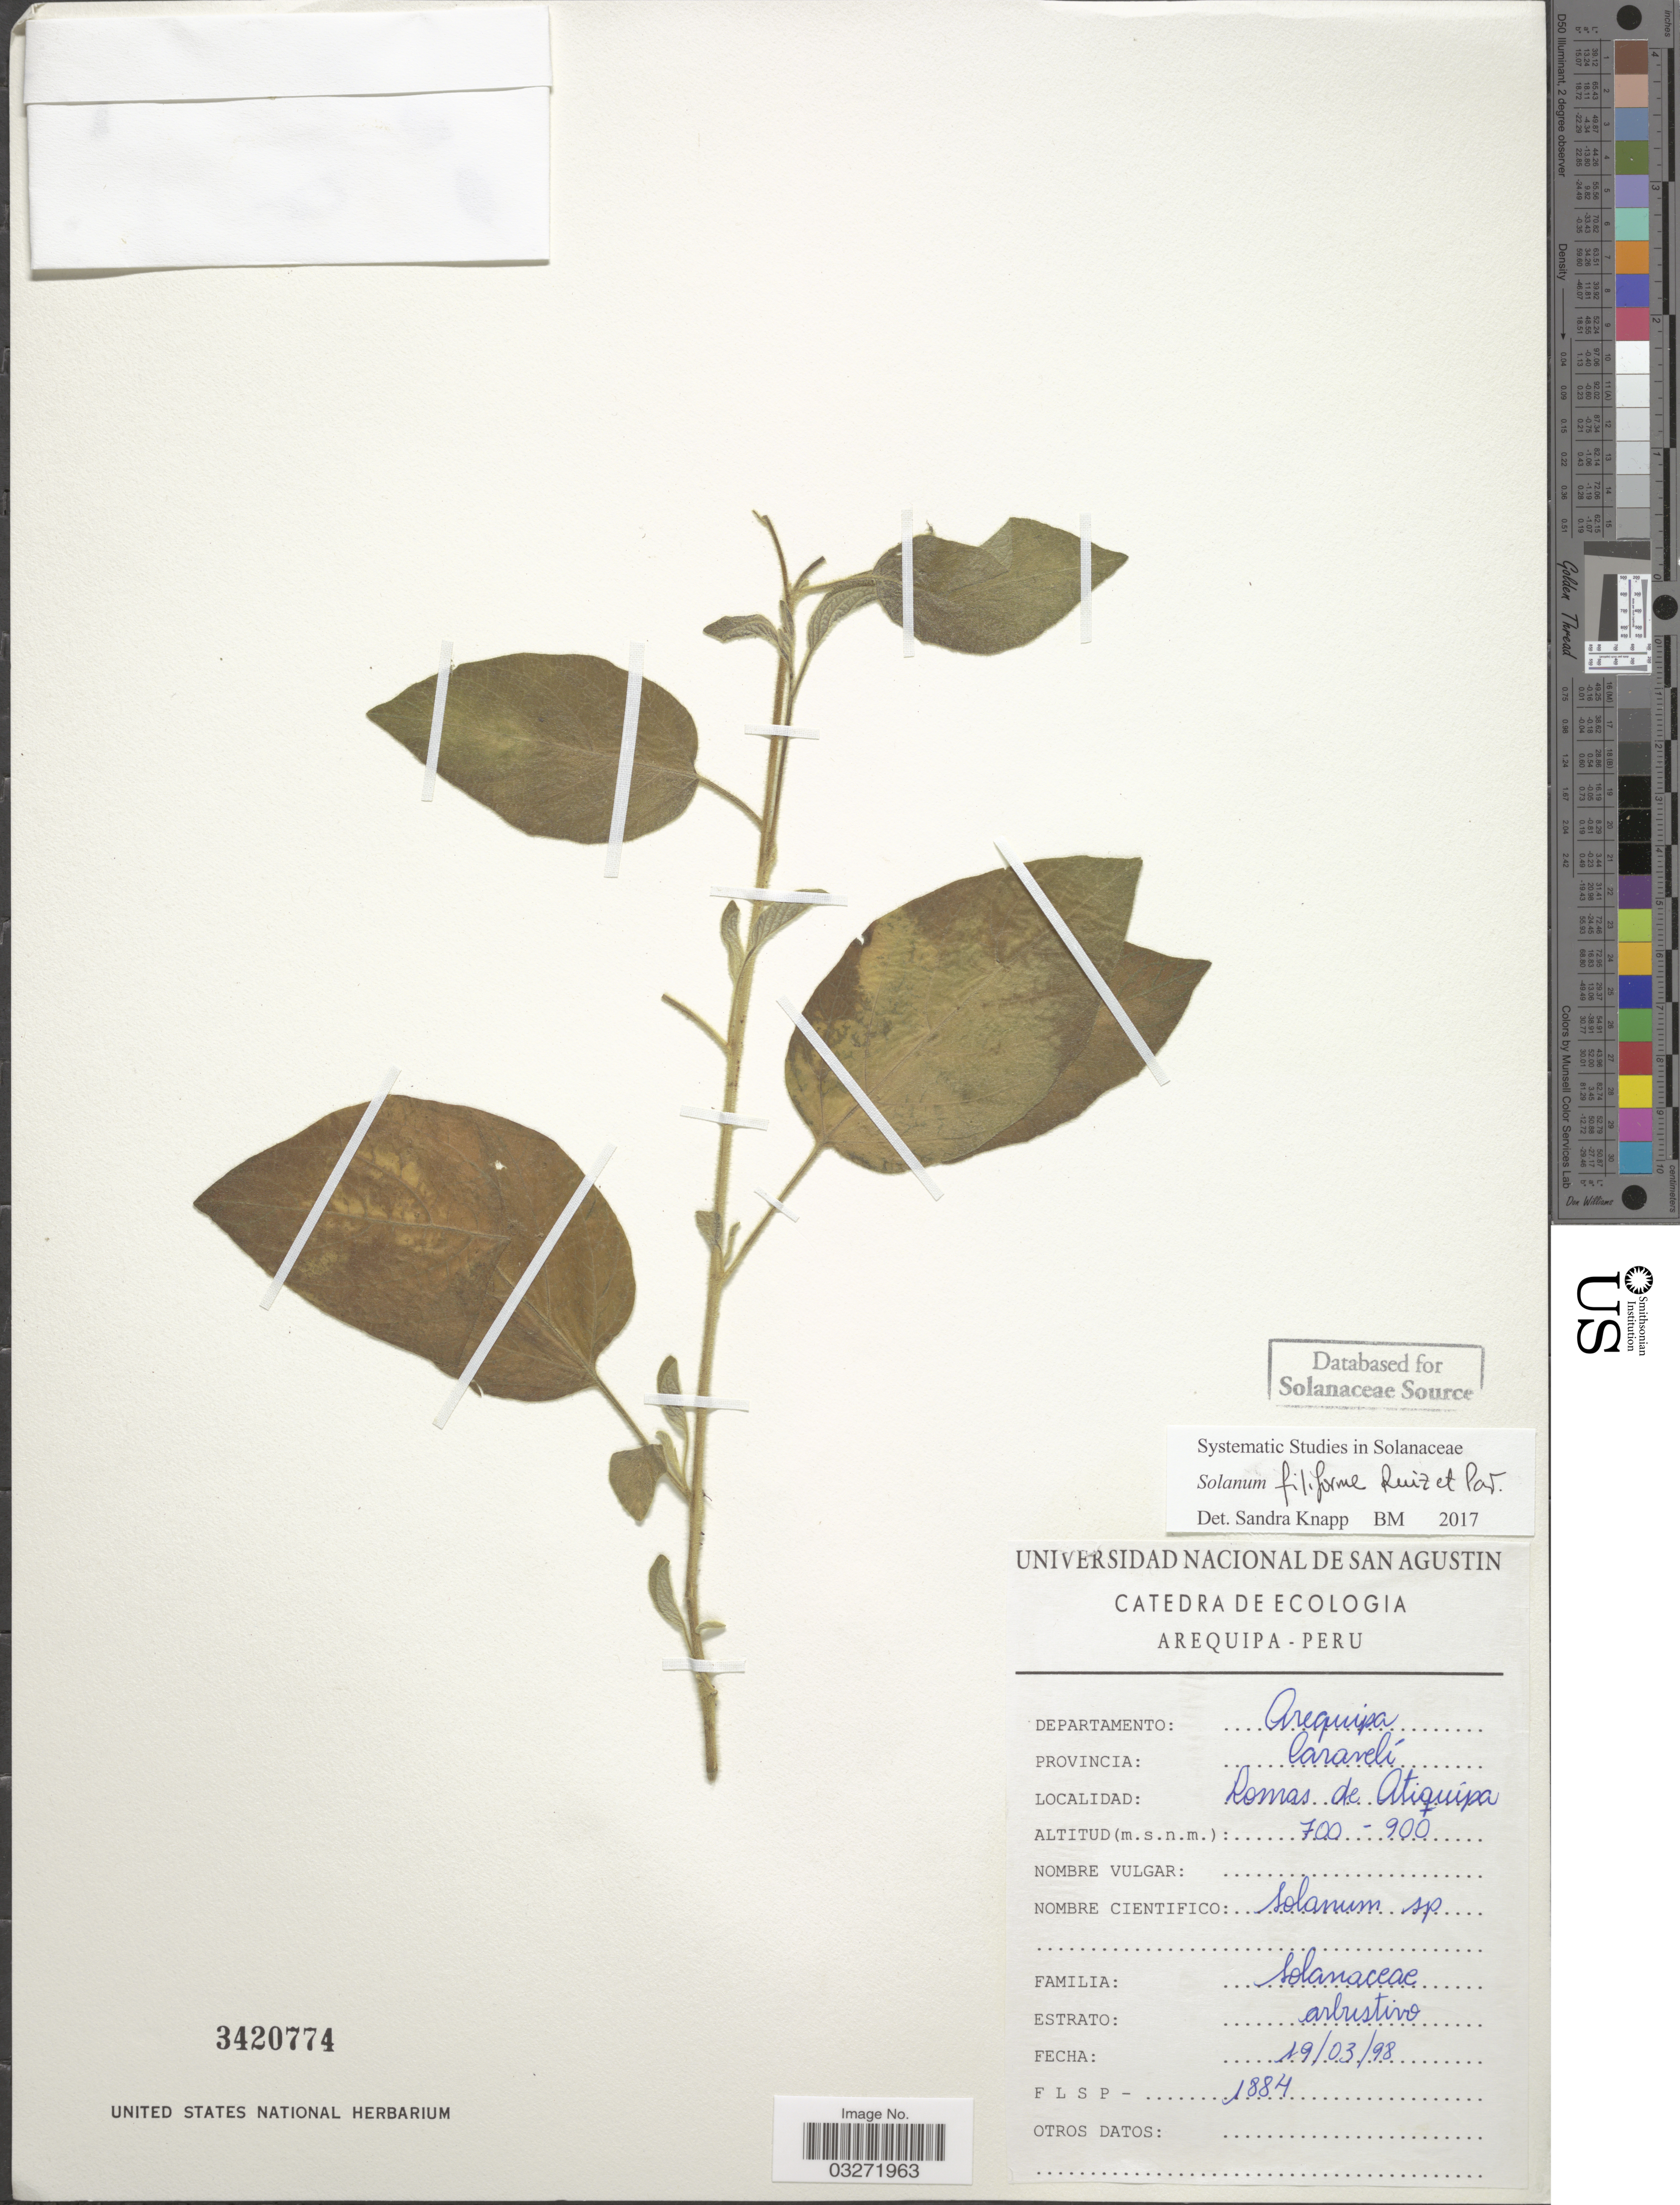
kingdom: Plantae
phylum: Tracheophyta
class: Magnoliopsida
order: Solanales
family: Solanaceae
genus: Solanum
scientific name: Solanum filiforme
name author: Ruiz & Pav.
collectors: F. L. S. P.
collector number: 1884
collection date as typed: Transcribed d/m/y: 19/3/98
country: Peru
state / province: Arequipa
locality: Departamento: Arequipa. Provincia: Caravelí. Lomas de Atiquipa.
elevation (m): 700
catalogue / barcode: US 3420774